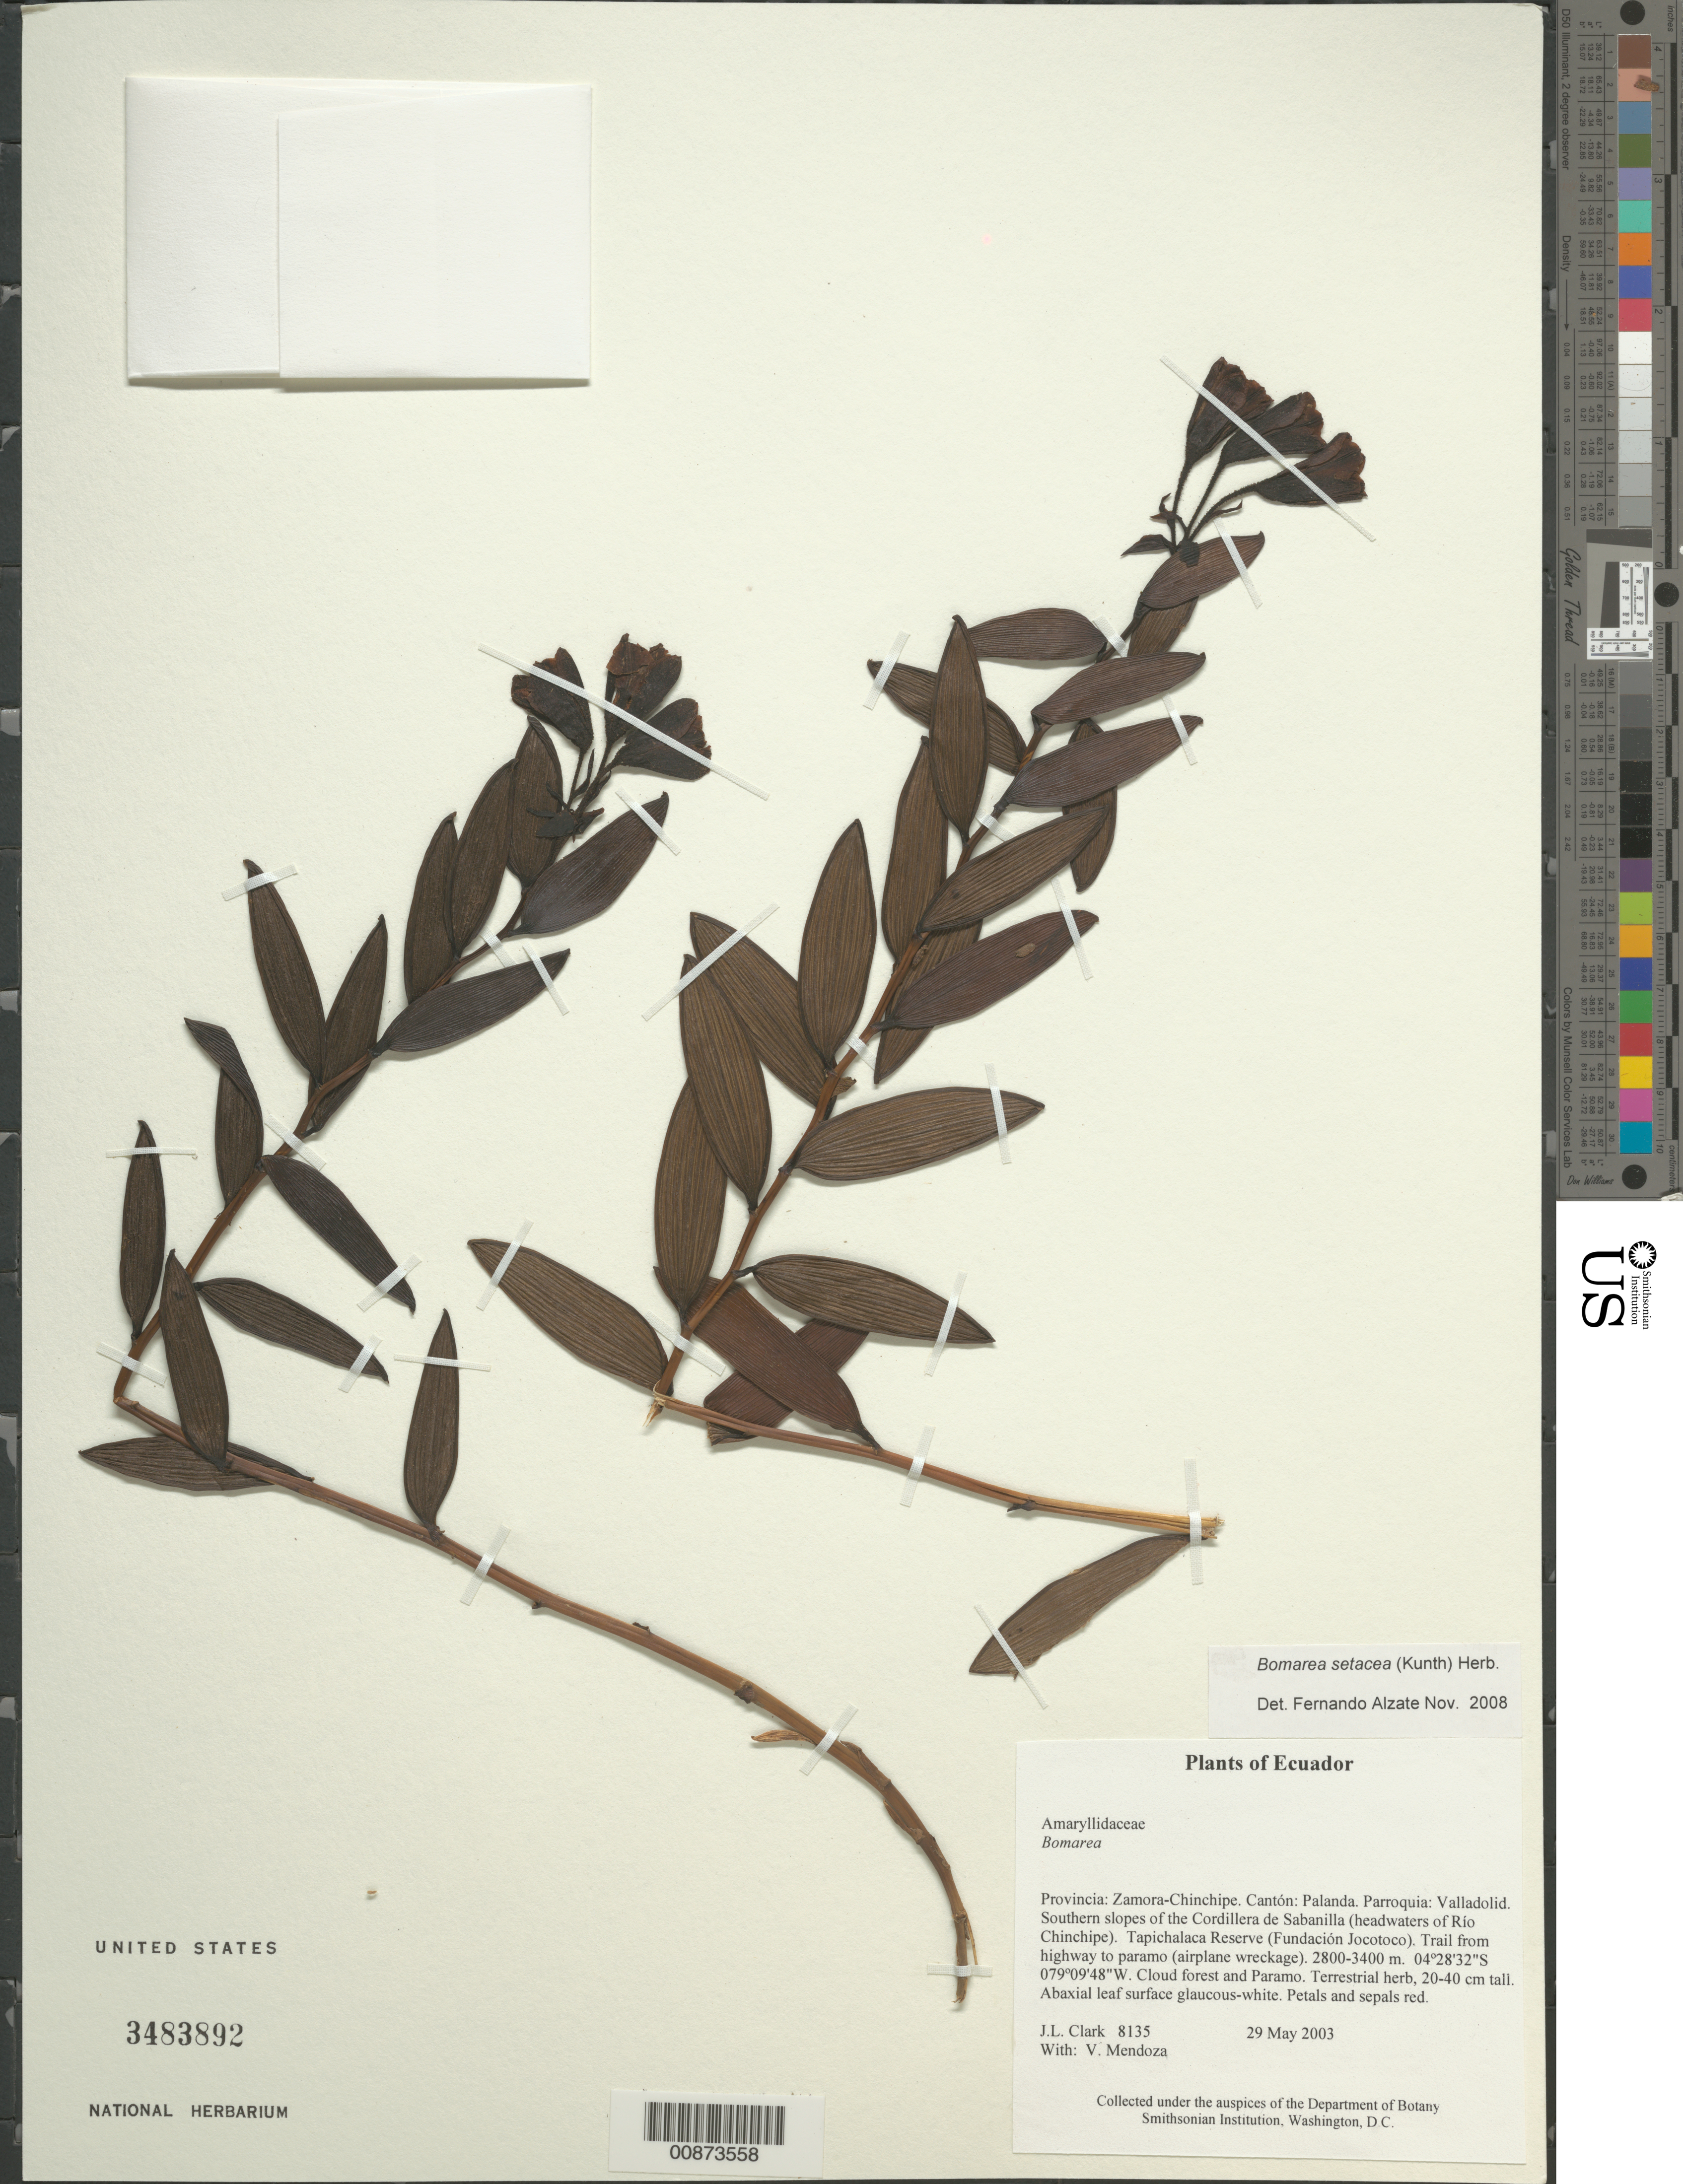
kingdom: Plantae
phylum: Tracheophyta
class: Liliopsida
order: Liliales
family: Alstroemeriaceae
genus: Bomarea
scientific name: Bomarea setacea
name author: (Ruiz & Pav.) Herb.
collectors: J. L. Clark & V. Mendoza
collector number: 08135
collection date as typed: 29 May 2003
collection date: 2003-05-29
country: Ecuador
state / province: Zamora-Chinchipe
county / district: Palanda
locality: Parroquia: Valladolid. Southern slopes of the Cordillera de Sabanilla (headwaters of Río Chinchipe). Tapichalaca Reserve (Fundación Jocotoco). Trail from highway to paramo (airplane wreckage).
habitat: Cloud forest and Paramo.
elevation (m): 2800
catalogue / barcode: US 3483892